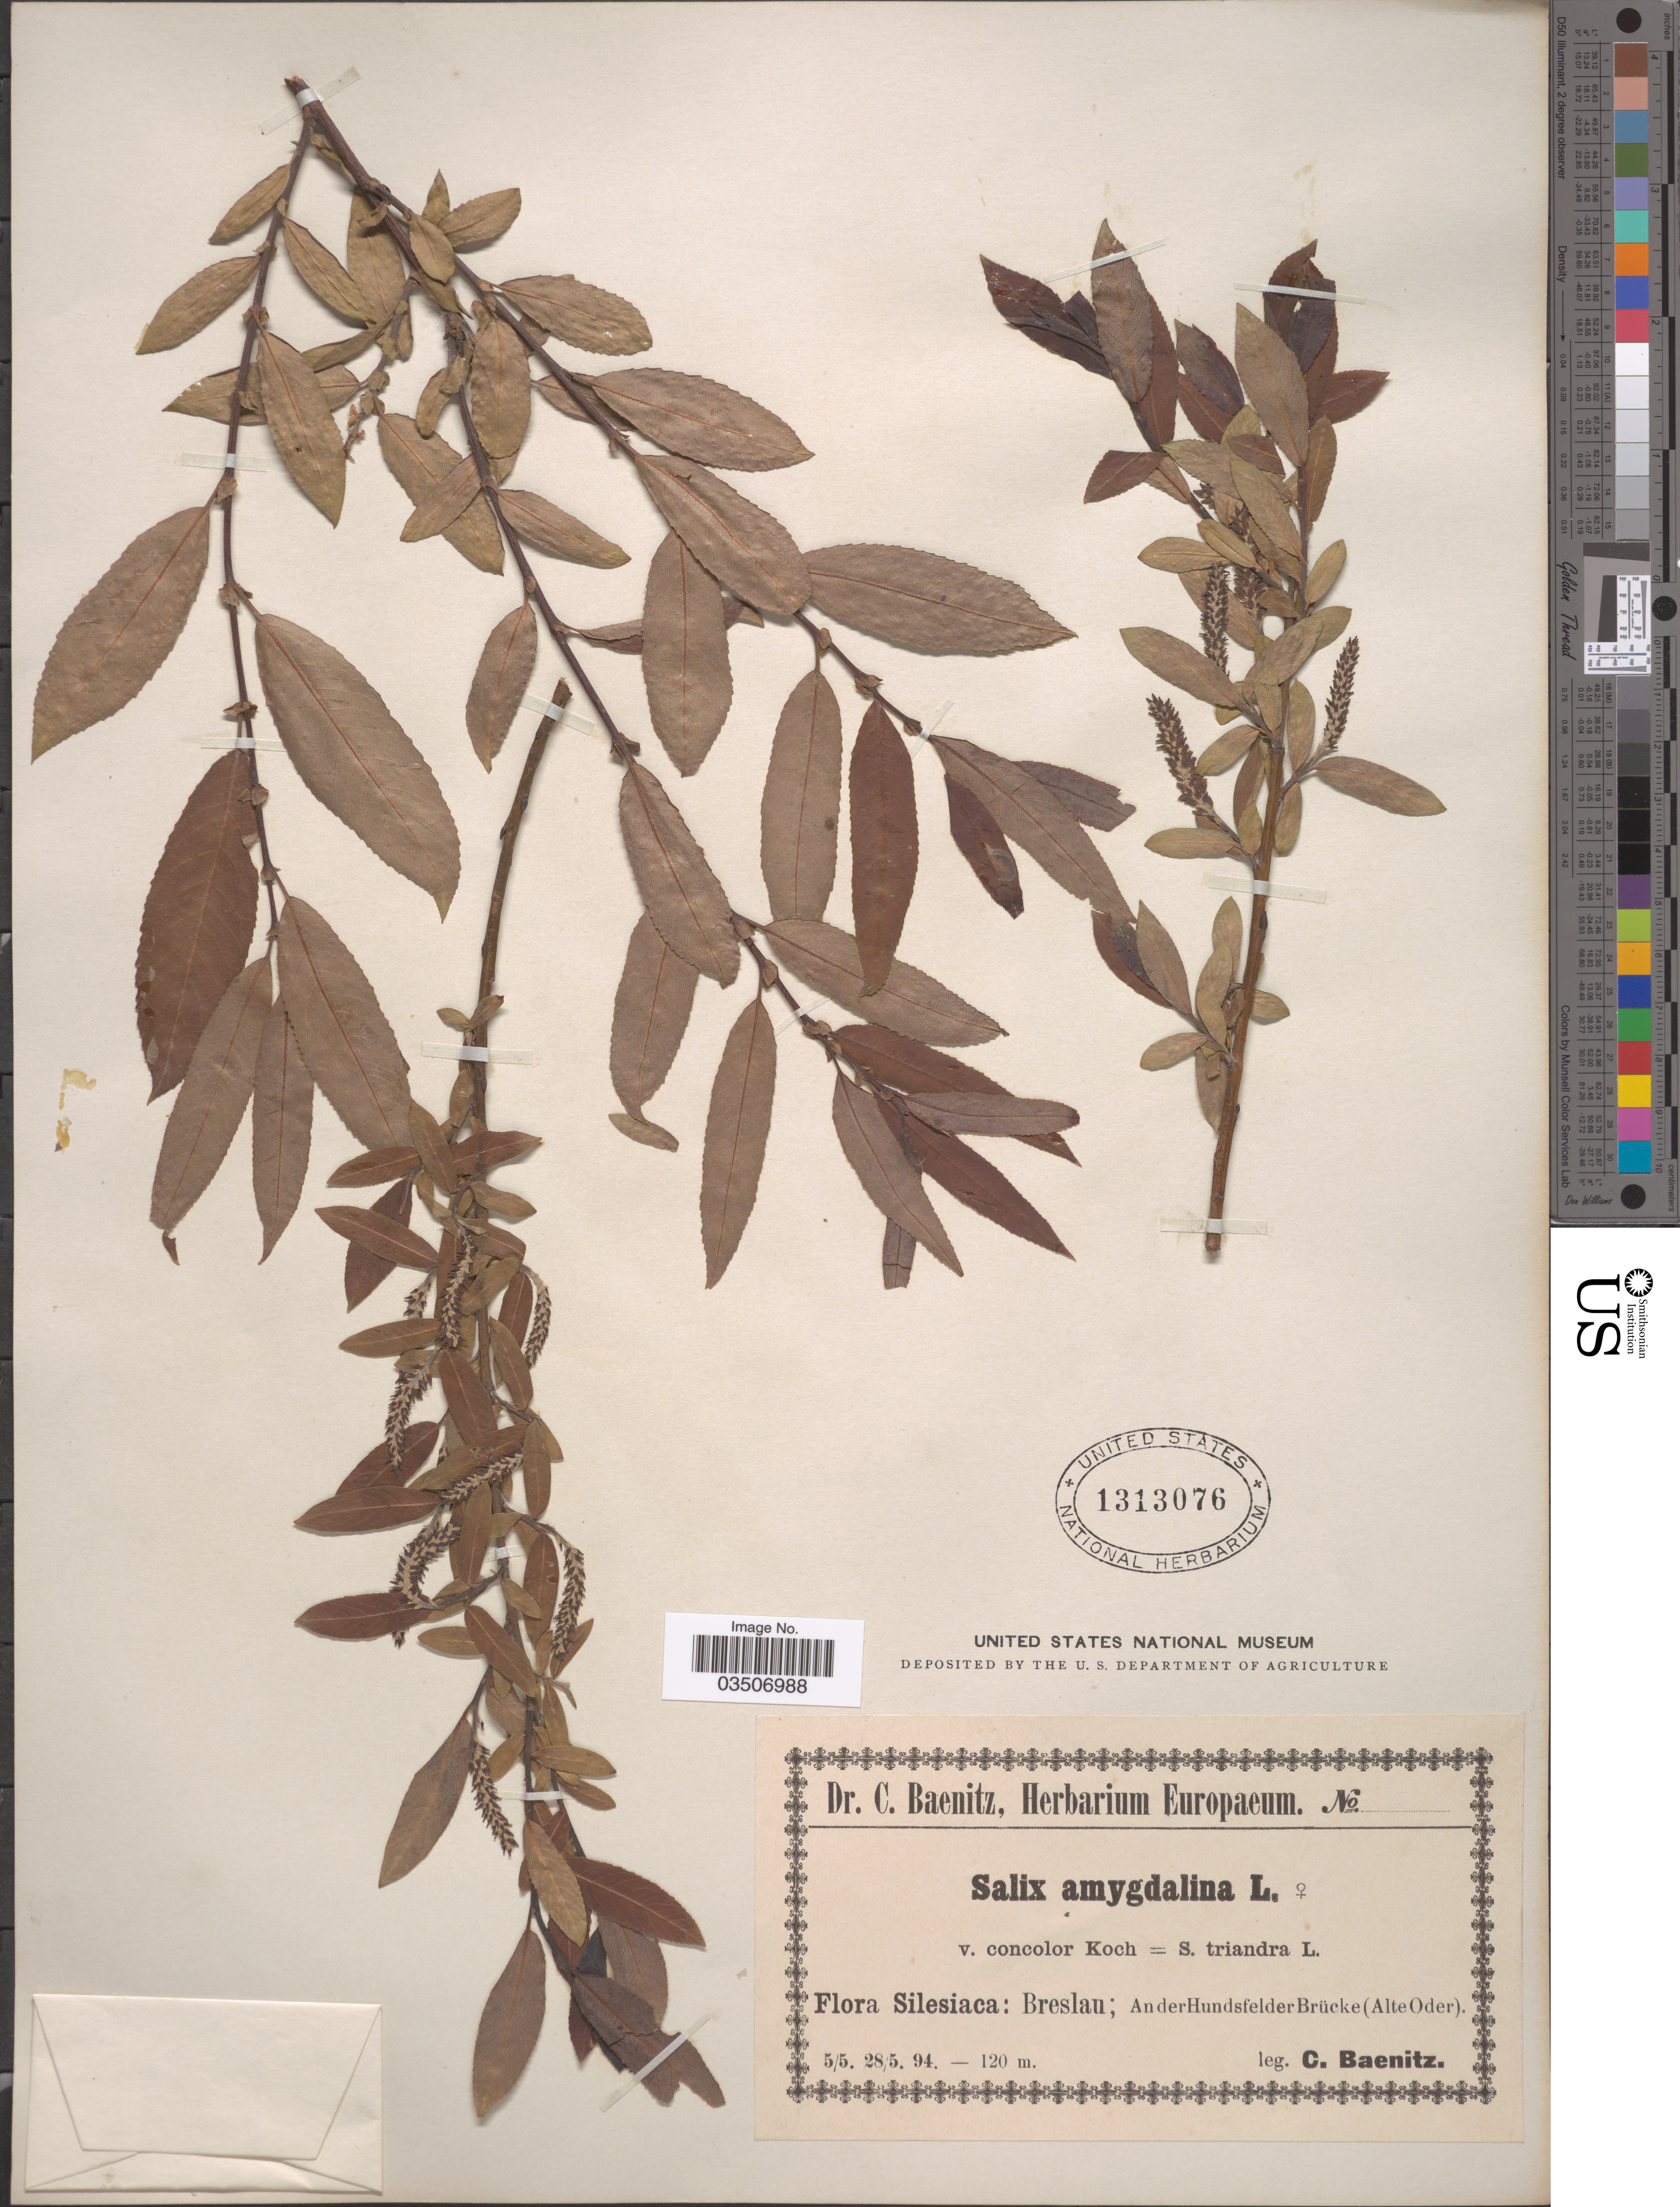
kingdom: Plantae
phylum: Tracheophyta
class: Magnoliopsida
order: Malpighiales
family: Salicaceae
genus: Salix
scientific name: Salix amygdalina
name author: L.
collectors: C. G. Baenitz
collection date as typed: Transcribed d/m/y: 5/5/94 to 28/5/94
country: Poland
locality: Silesiaca: Breslau; Ander Hundsfelder Brücke (Alte Oder).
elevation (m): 120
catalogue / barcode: US 1313076